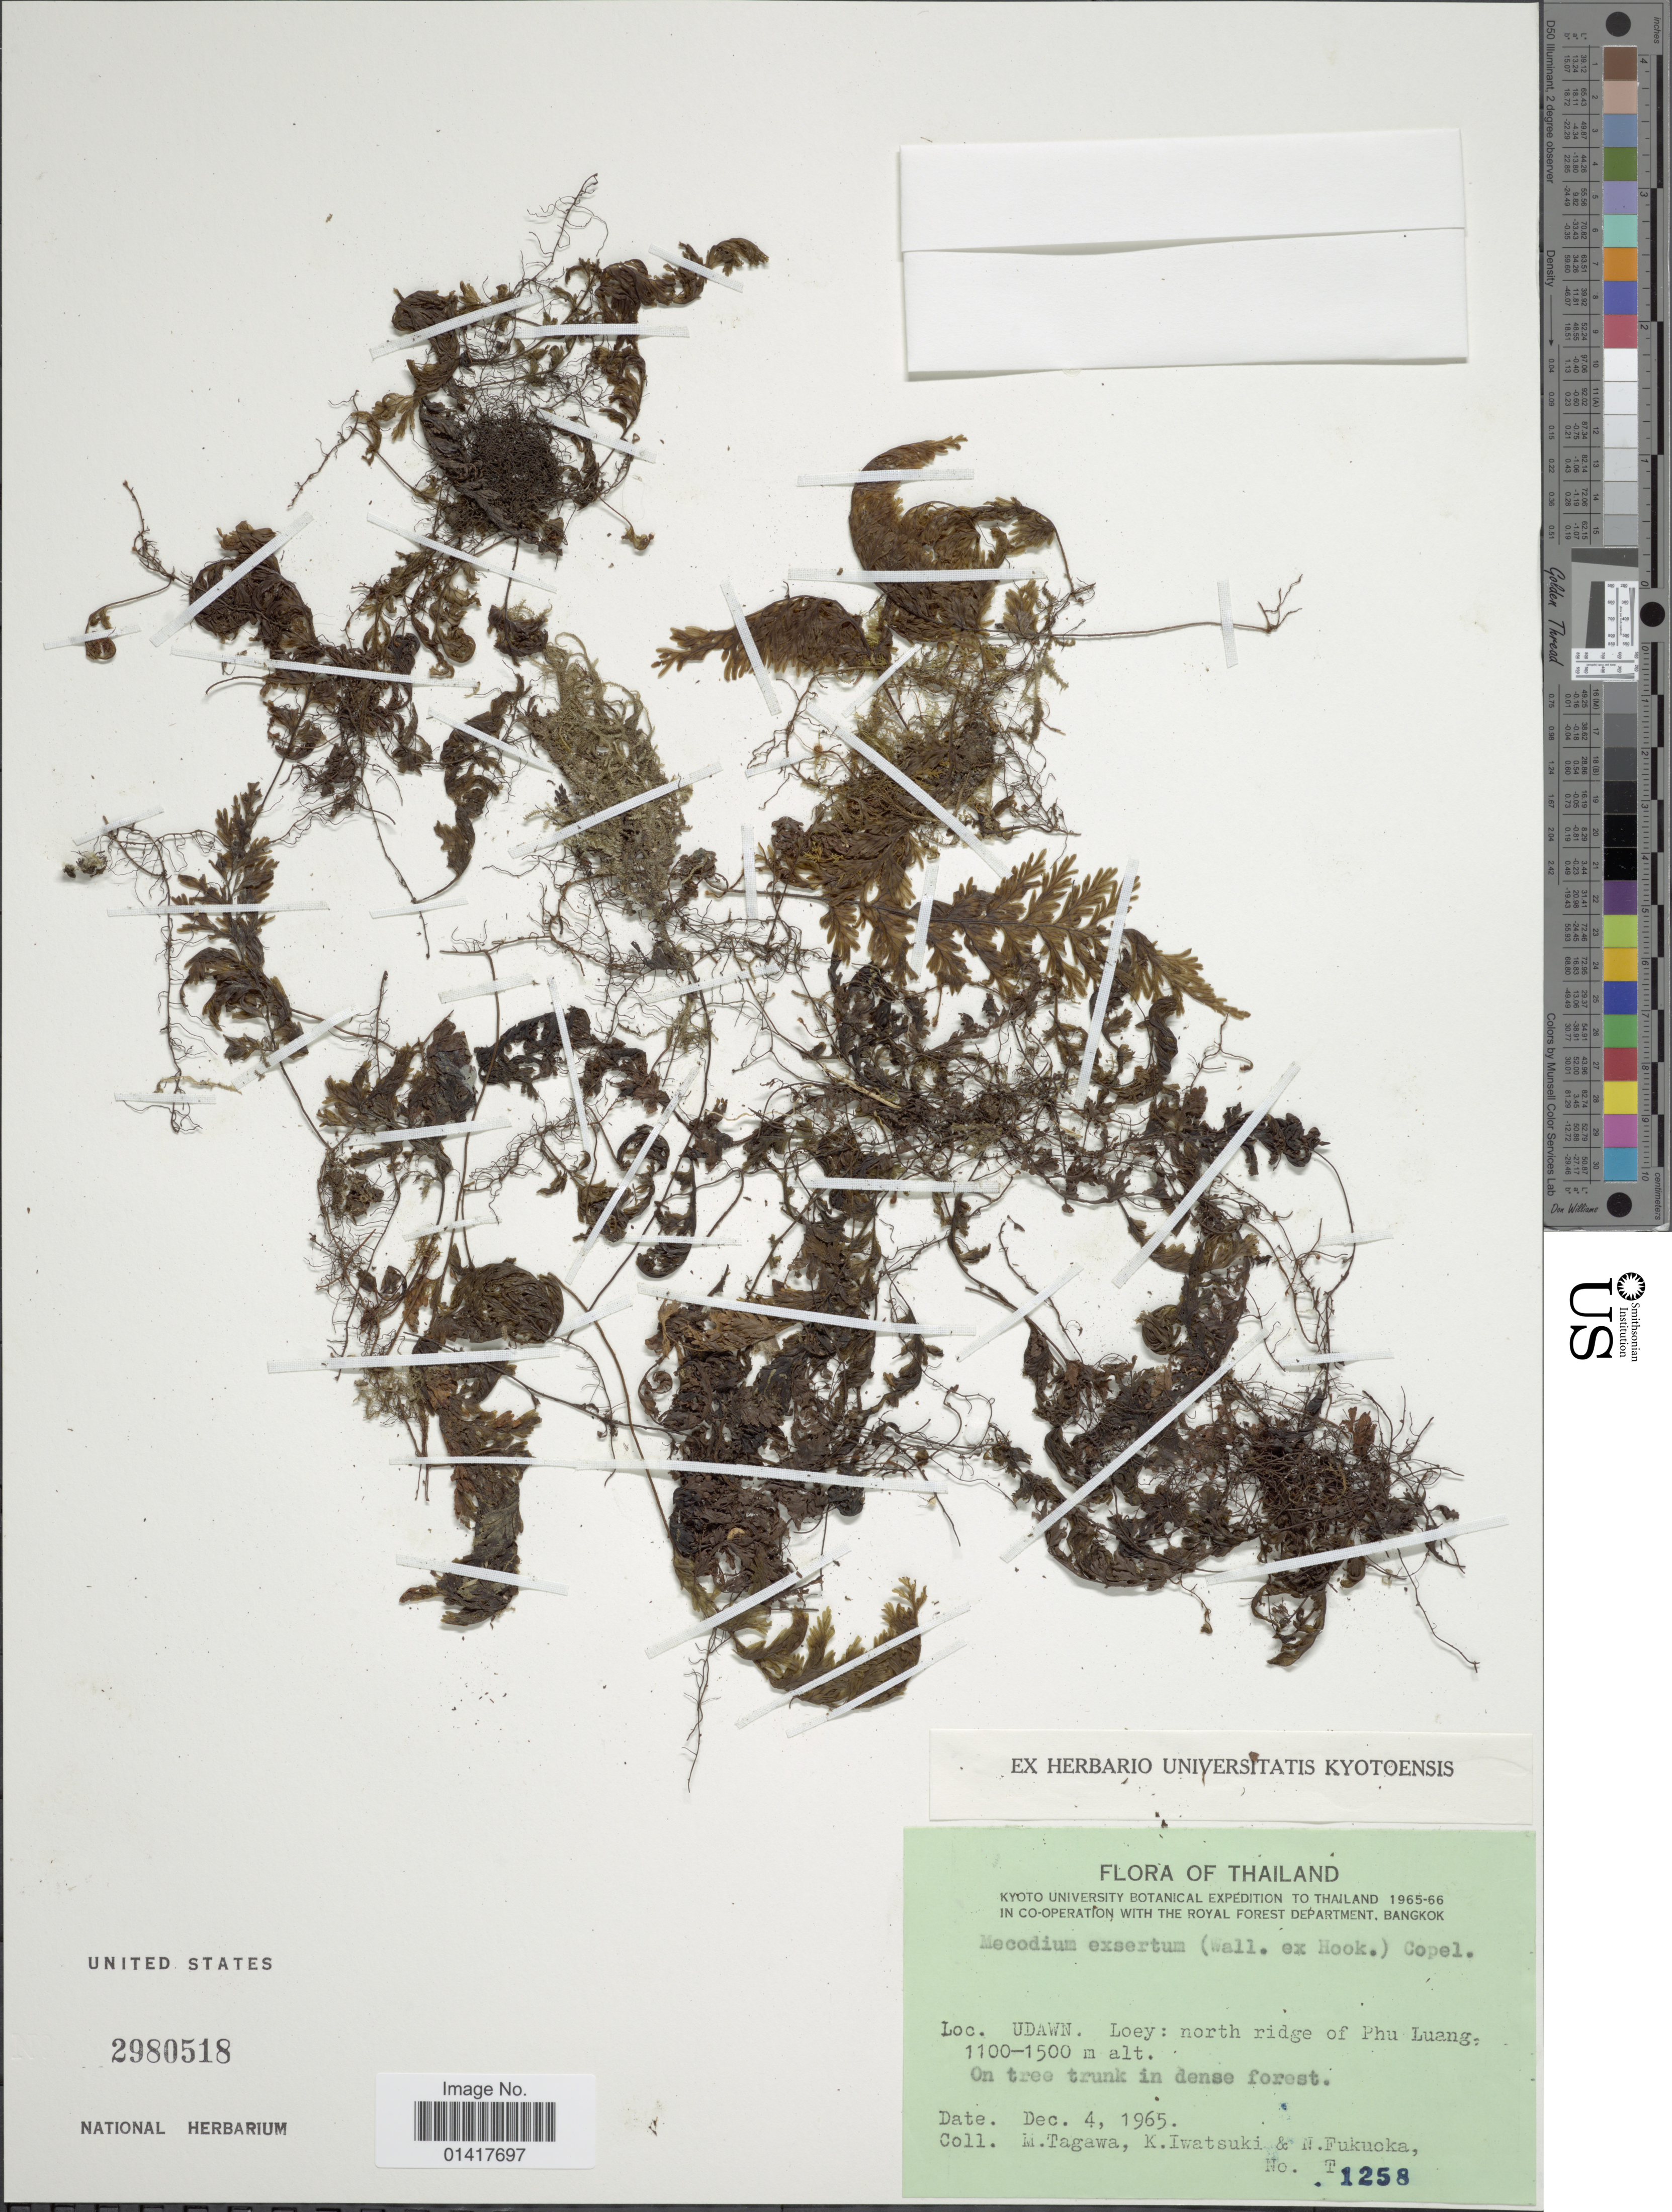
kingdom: Plantae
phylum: Tracheophyta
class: Polypodiopsida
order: Hymenophyllales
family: Hymenophyllaceae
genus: Hymenophyllum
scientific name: Hymenophyllum exsertum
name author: Wall. ex Hook.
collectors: M. Tagawa, K. Iwatsuki & N. Fukuoka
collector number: T 1258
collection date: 1965-12-04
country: Thailand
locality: Udawn. Loey: north ridge of Phu Luang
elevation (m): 1100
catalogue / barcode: US 2980518